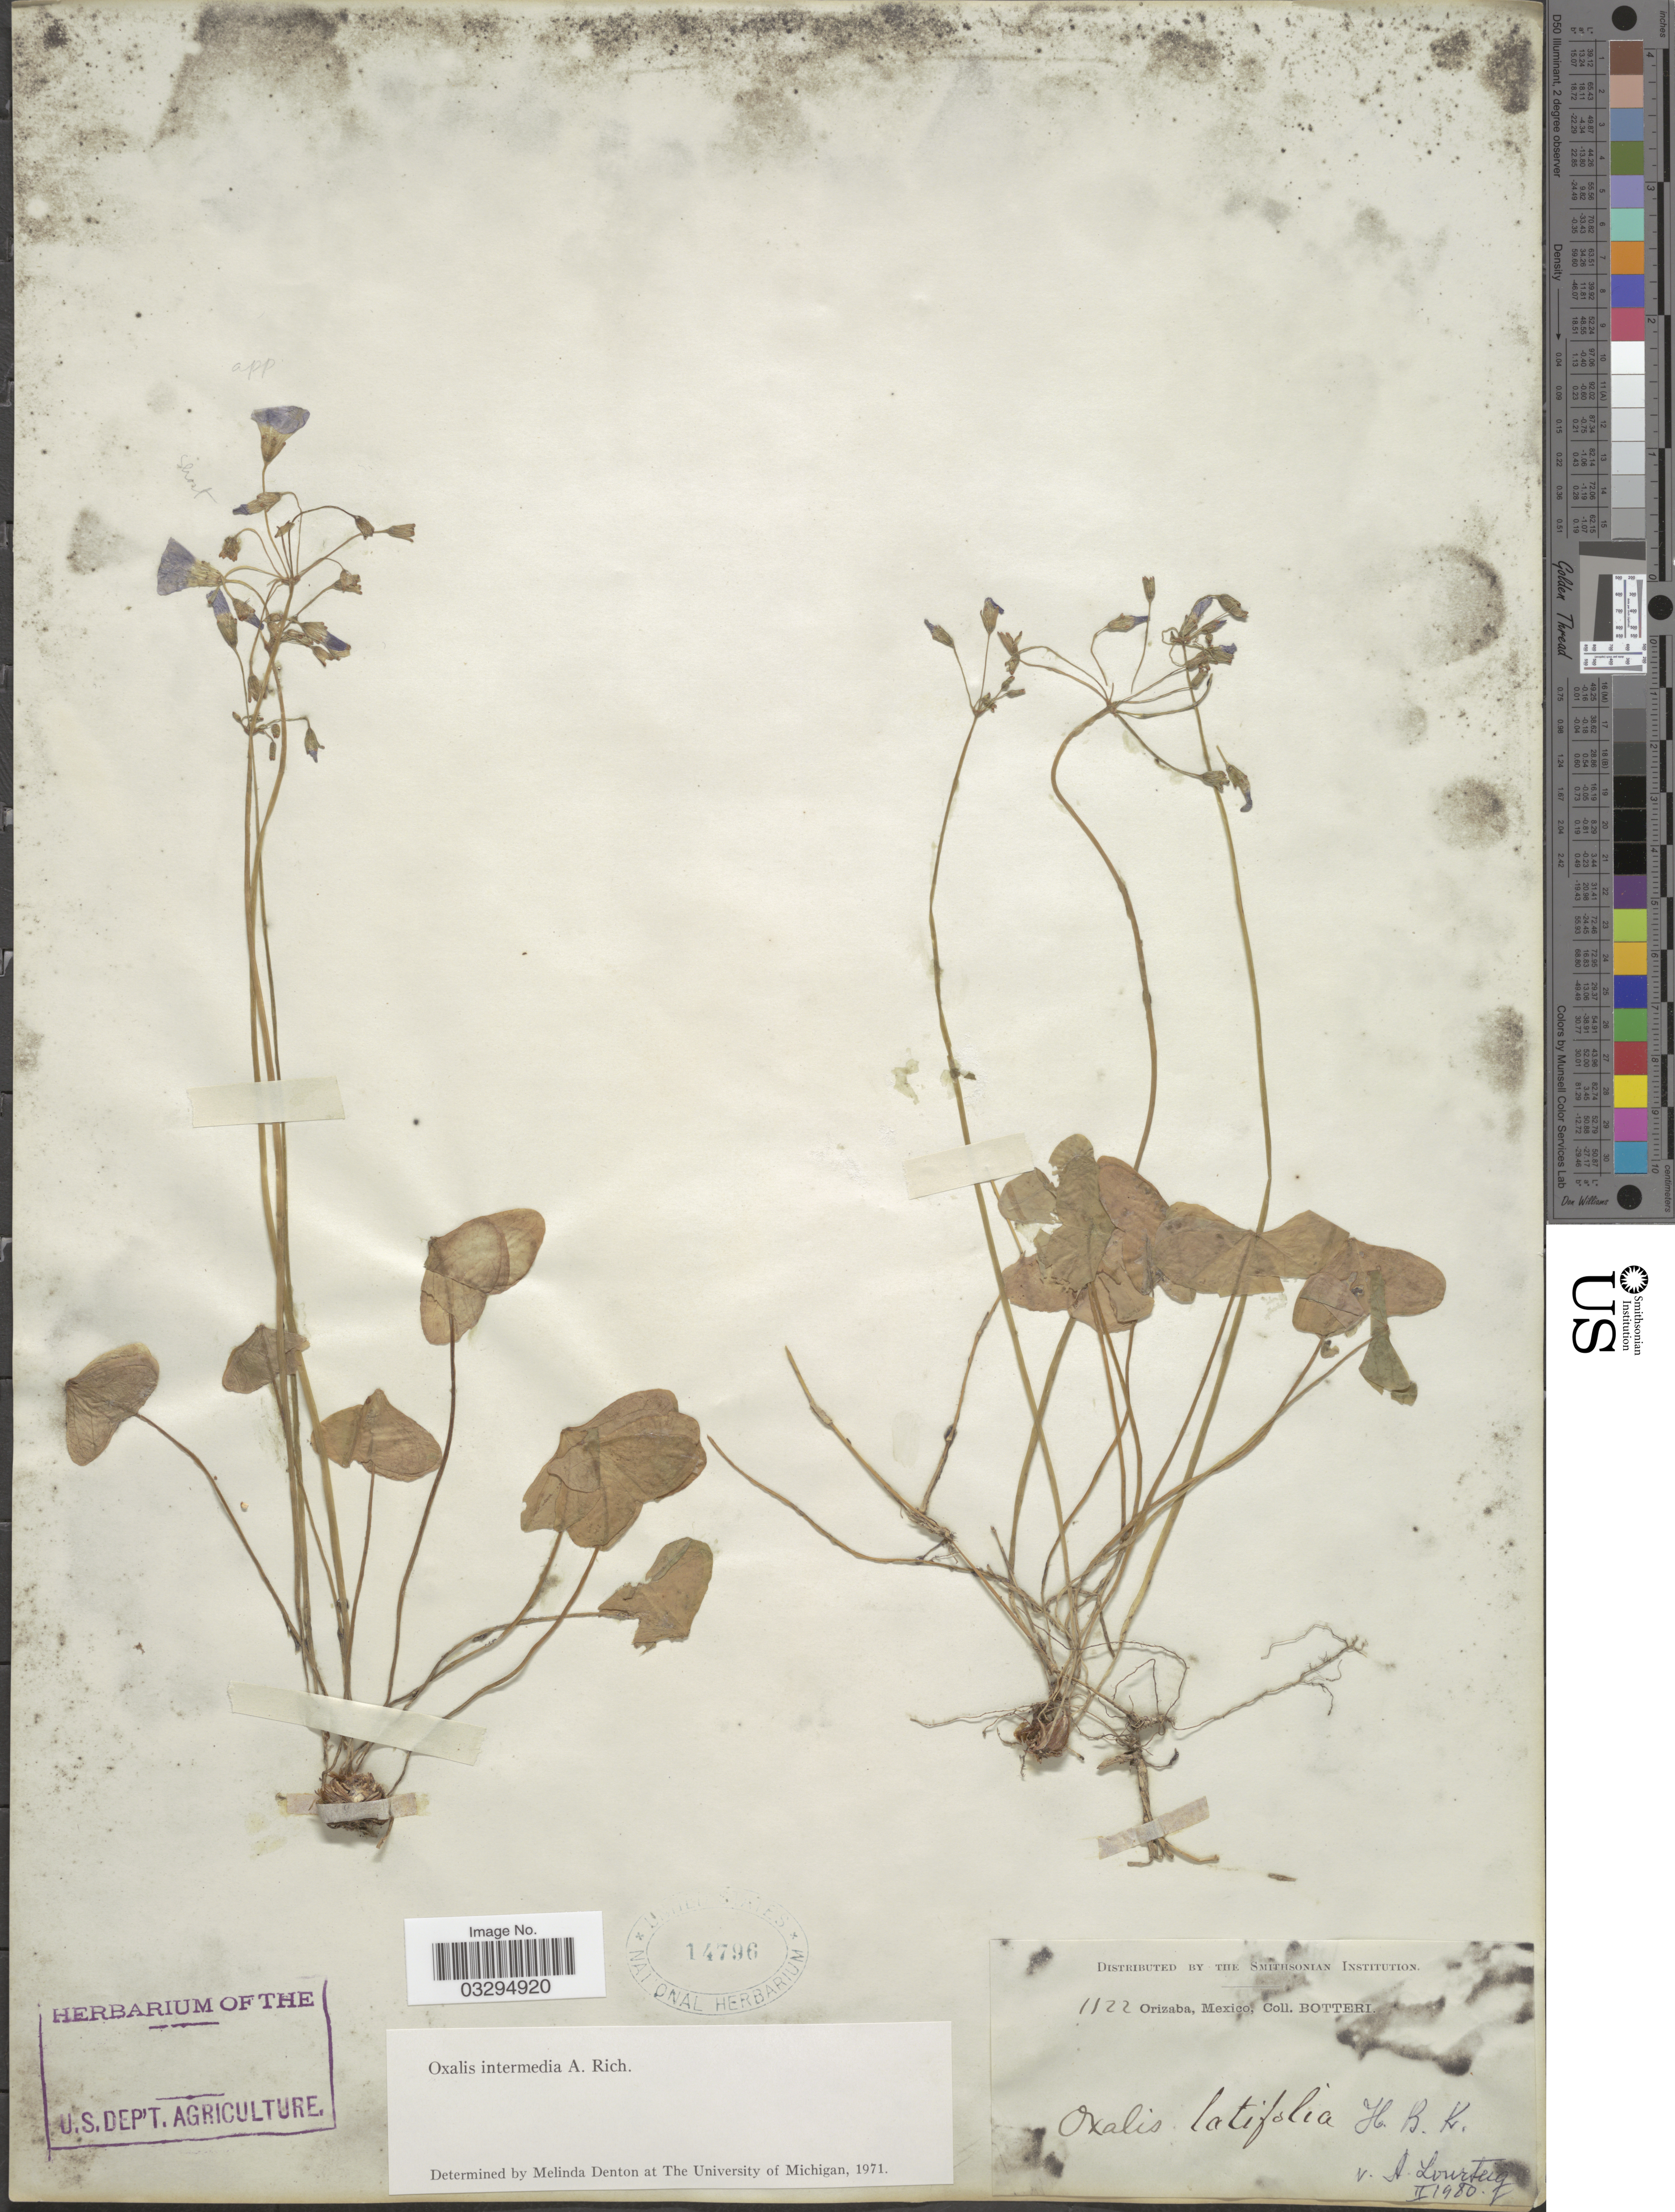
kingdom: Plantae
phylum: Tracheophyta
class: Magnoliopsida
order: Oxalidales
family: Oxalidaceae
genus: Oxalis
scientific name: Oxalis latifolia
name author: Kunth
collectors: -. Botteri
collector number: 1122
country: Mexico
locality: Orizaba.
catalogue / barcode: US 14796